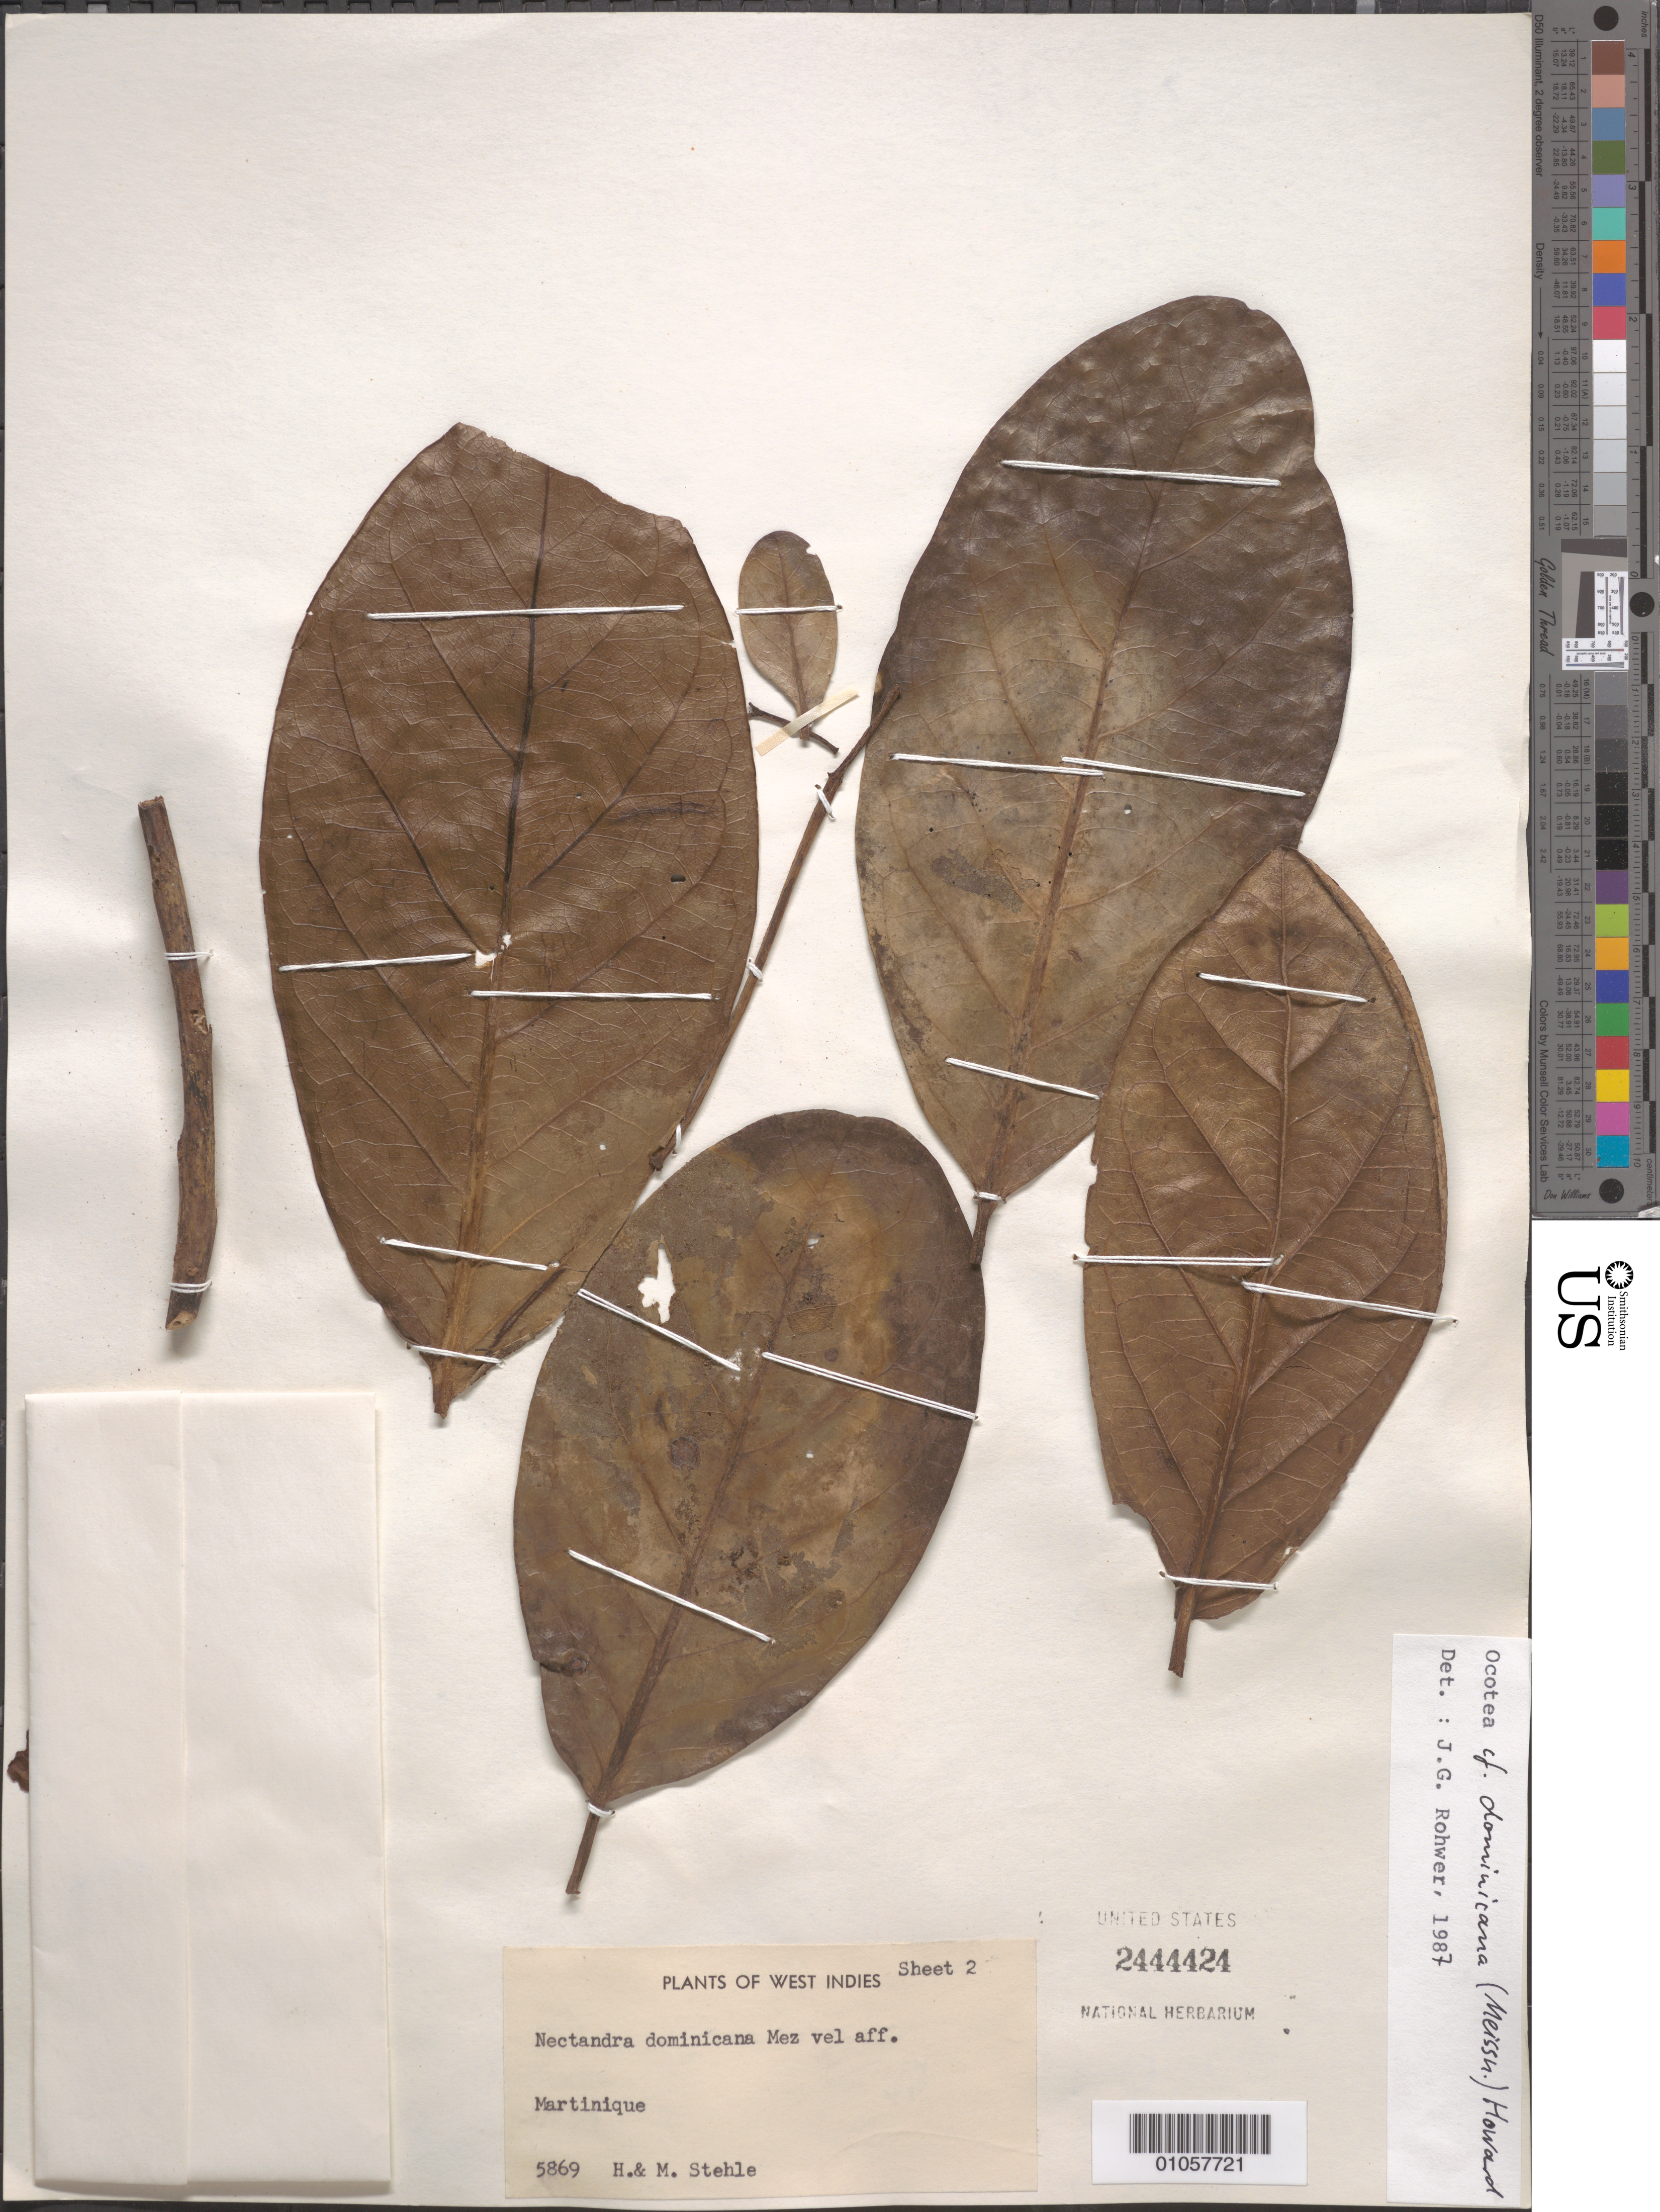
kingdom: Plantae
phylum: Tracheophyta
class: Magnoliopsida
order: Laurales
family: Lauraceae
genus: Ocotea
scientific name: Ocotea dominicana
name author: (Meisn.) R.A. Howard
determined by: Rohwer, J. G.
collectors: H. Stehlé & M. Stehlé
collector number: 5869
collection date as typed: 11 Dec 1962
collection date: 1962-12-11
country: Martinique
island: Martinique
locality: Plateau Larcher, Balata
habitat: Montagnes, forêt humide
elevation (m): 520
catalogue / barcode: US 2444424